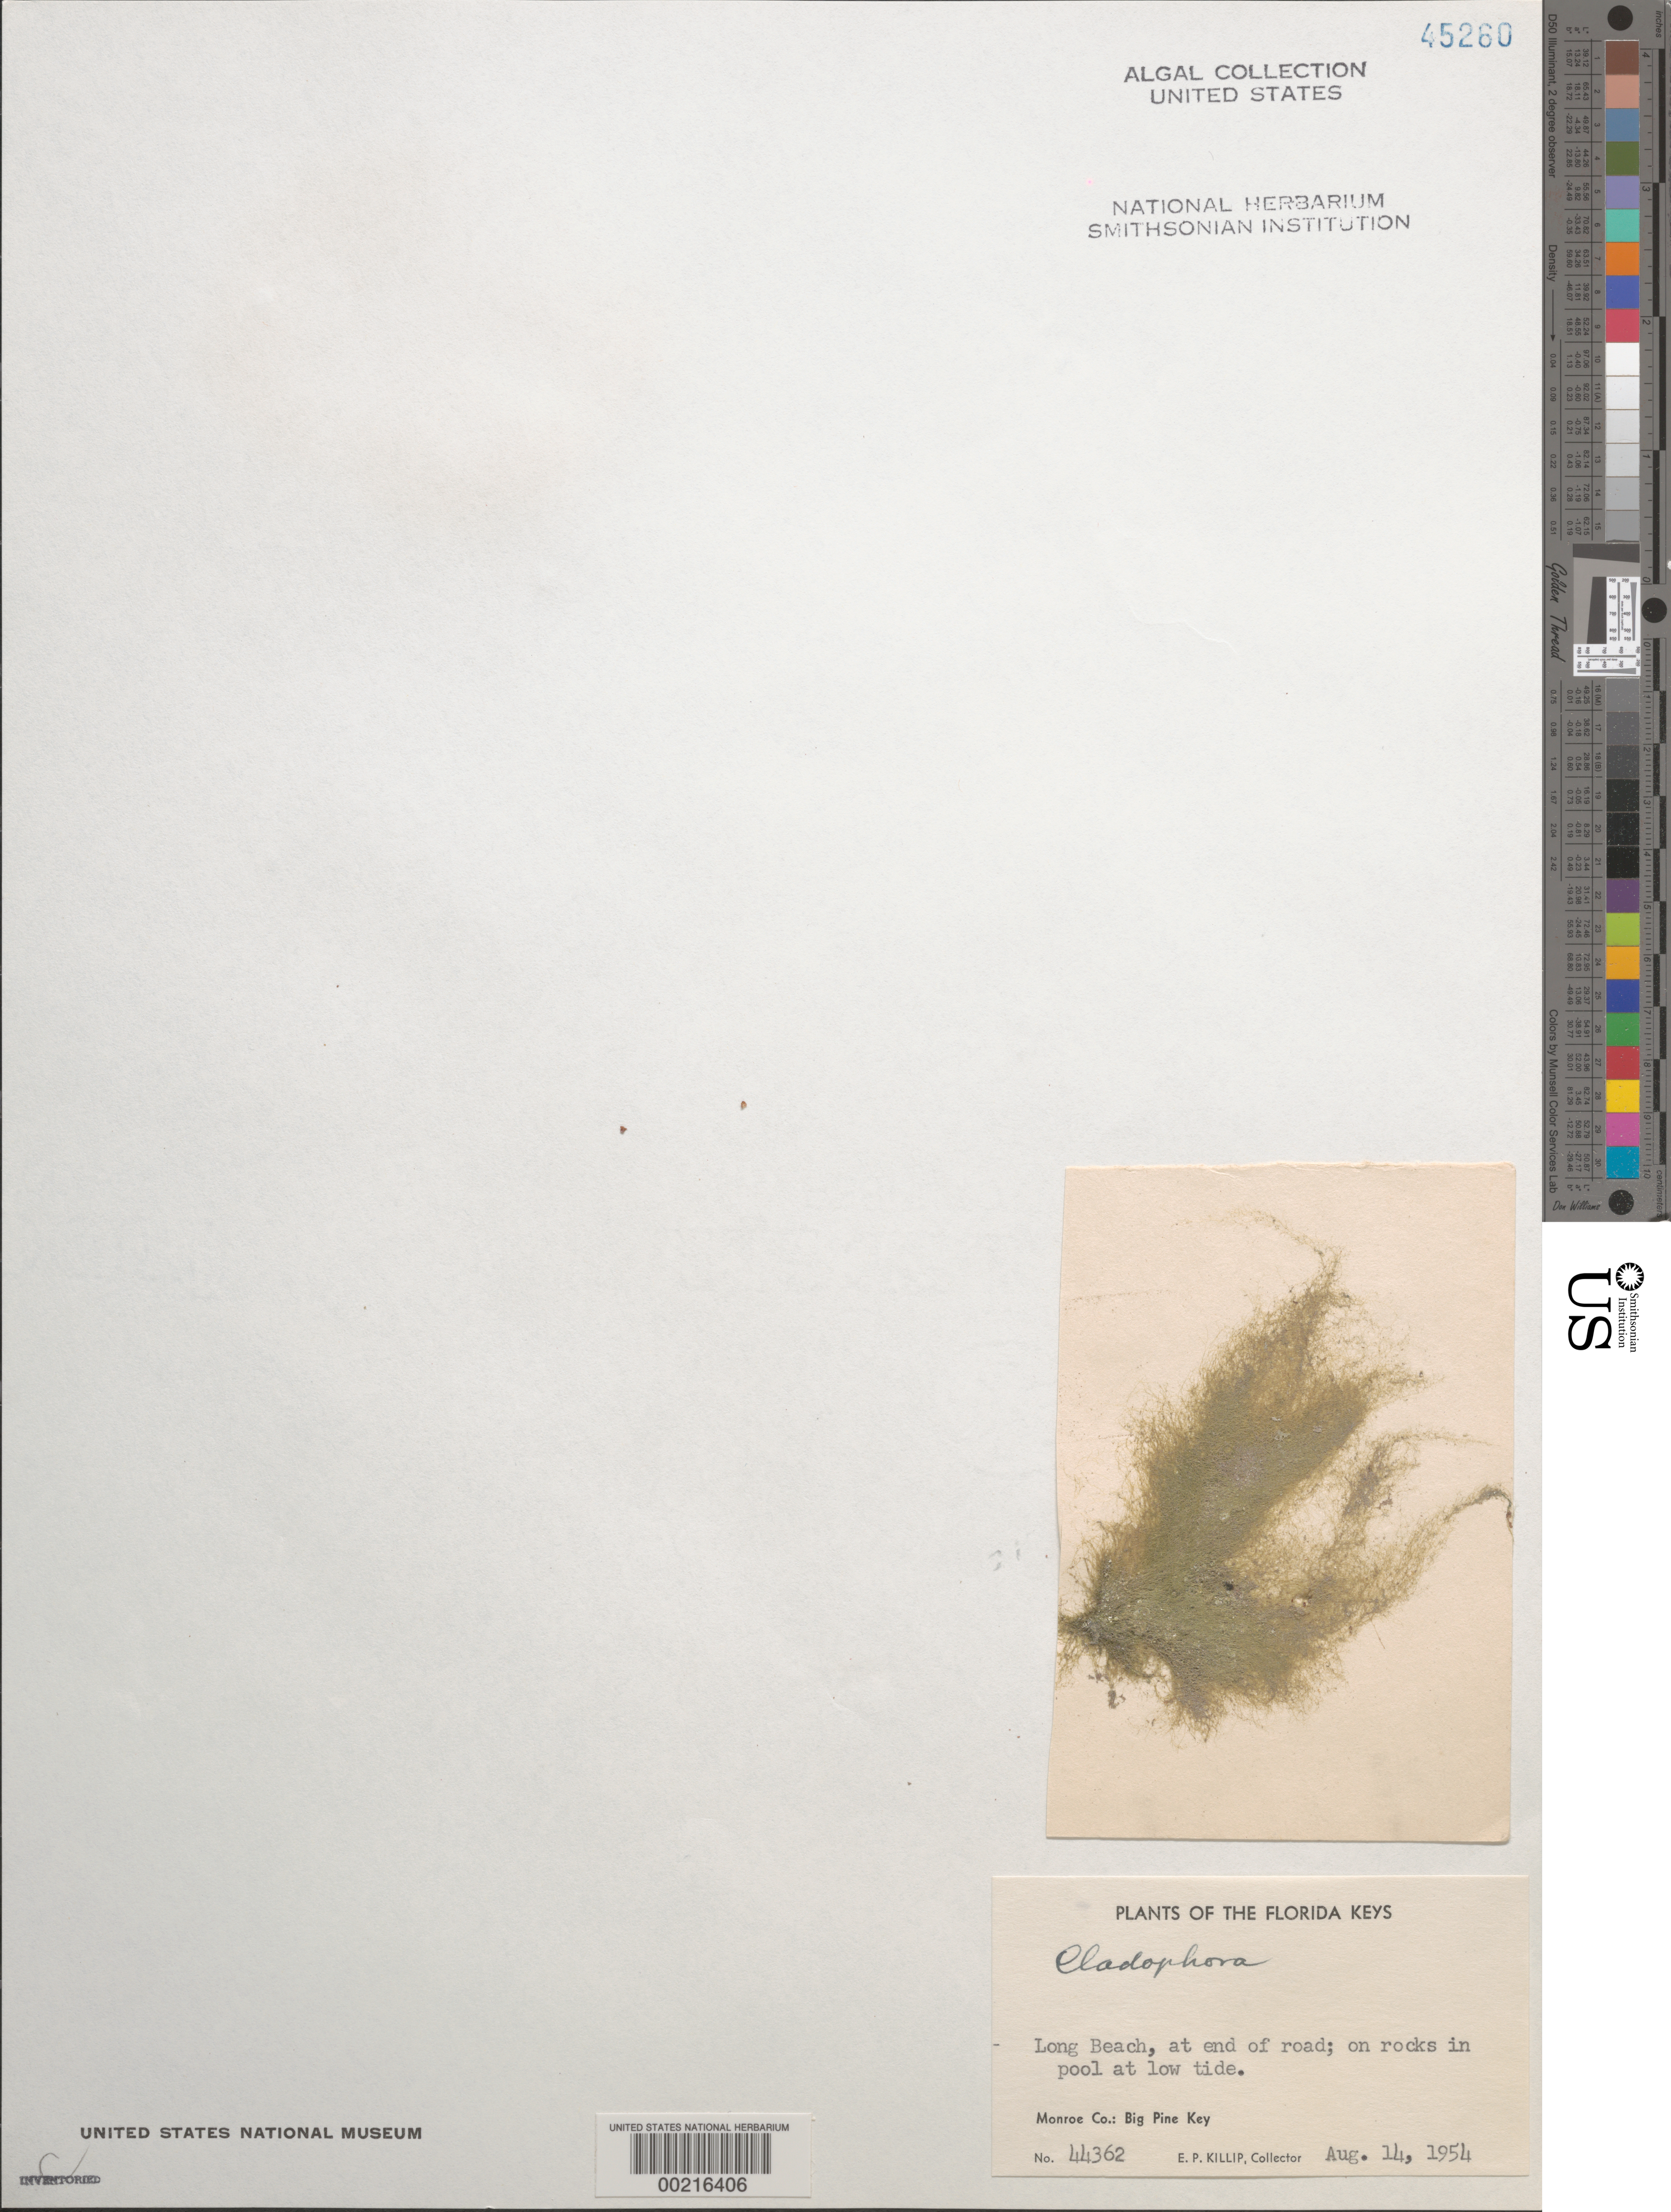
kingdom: Plantae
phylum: Chlorophyta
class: Ulvophyceae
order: Cladophorales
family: Cladophoraceae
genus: Cladophora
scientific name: Cladophora sp.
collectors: E. P. Killip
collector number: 44362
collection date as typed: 14 Aug 1954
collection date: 1954-08-14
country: United States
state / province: Florida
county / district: Monroe County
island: Big Pine Key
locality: Long Beach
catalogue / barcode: US 45260